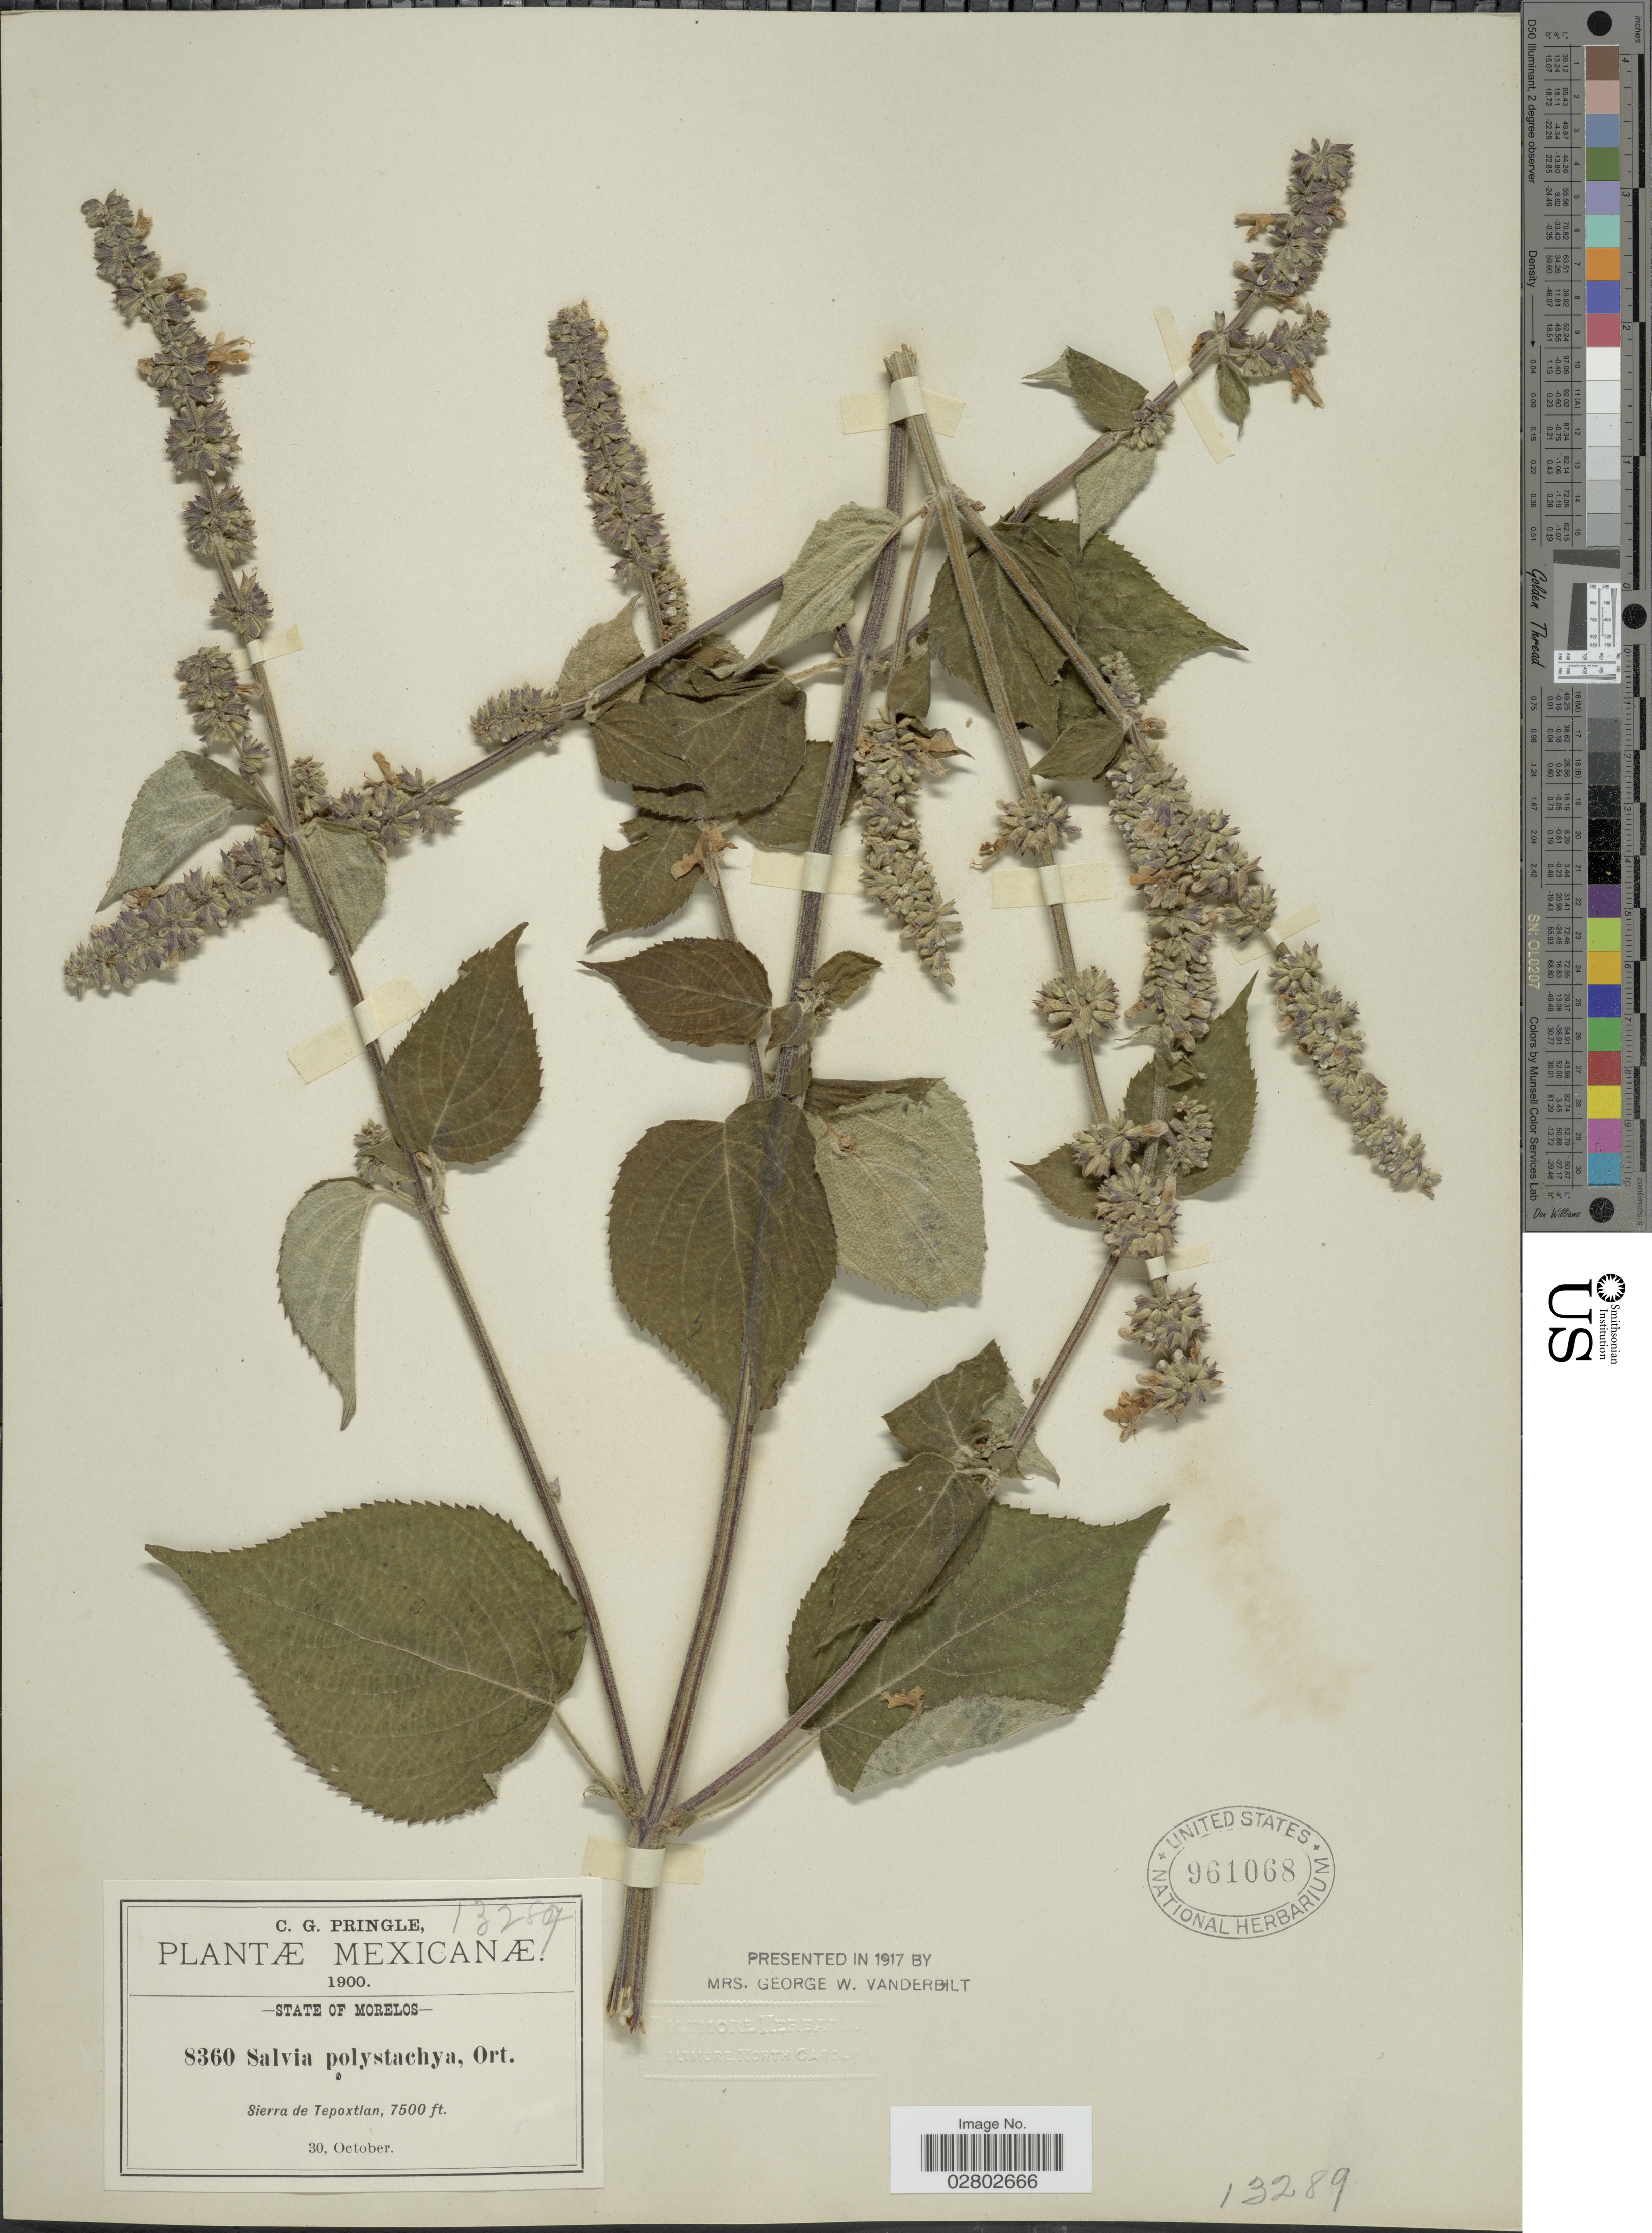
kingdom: Plantae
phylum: Tracheophyta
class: Magnoliopsida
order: Lamiales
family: Lamiaceae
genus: Salvia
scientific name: Salvia polystachya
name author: Cav.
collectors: C. G. Pringle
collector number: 8360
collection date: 1900-10-30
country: Mexico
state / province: Morelos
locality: Sierra de Tepoxtlan.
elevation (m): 2286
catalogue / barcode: US 961068